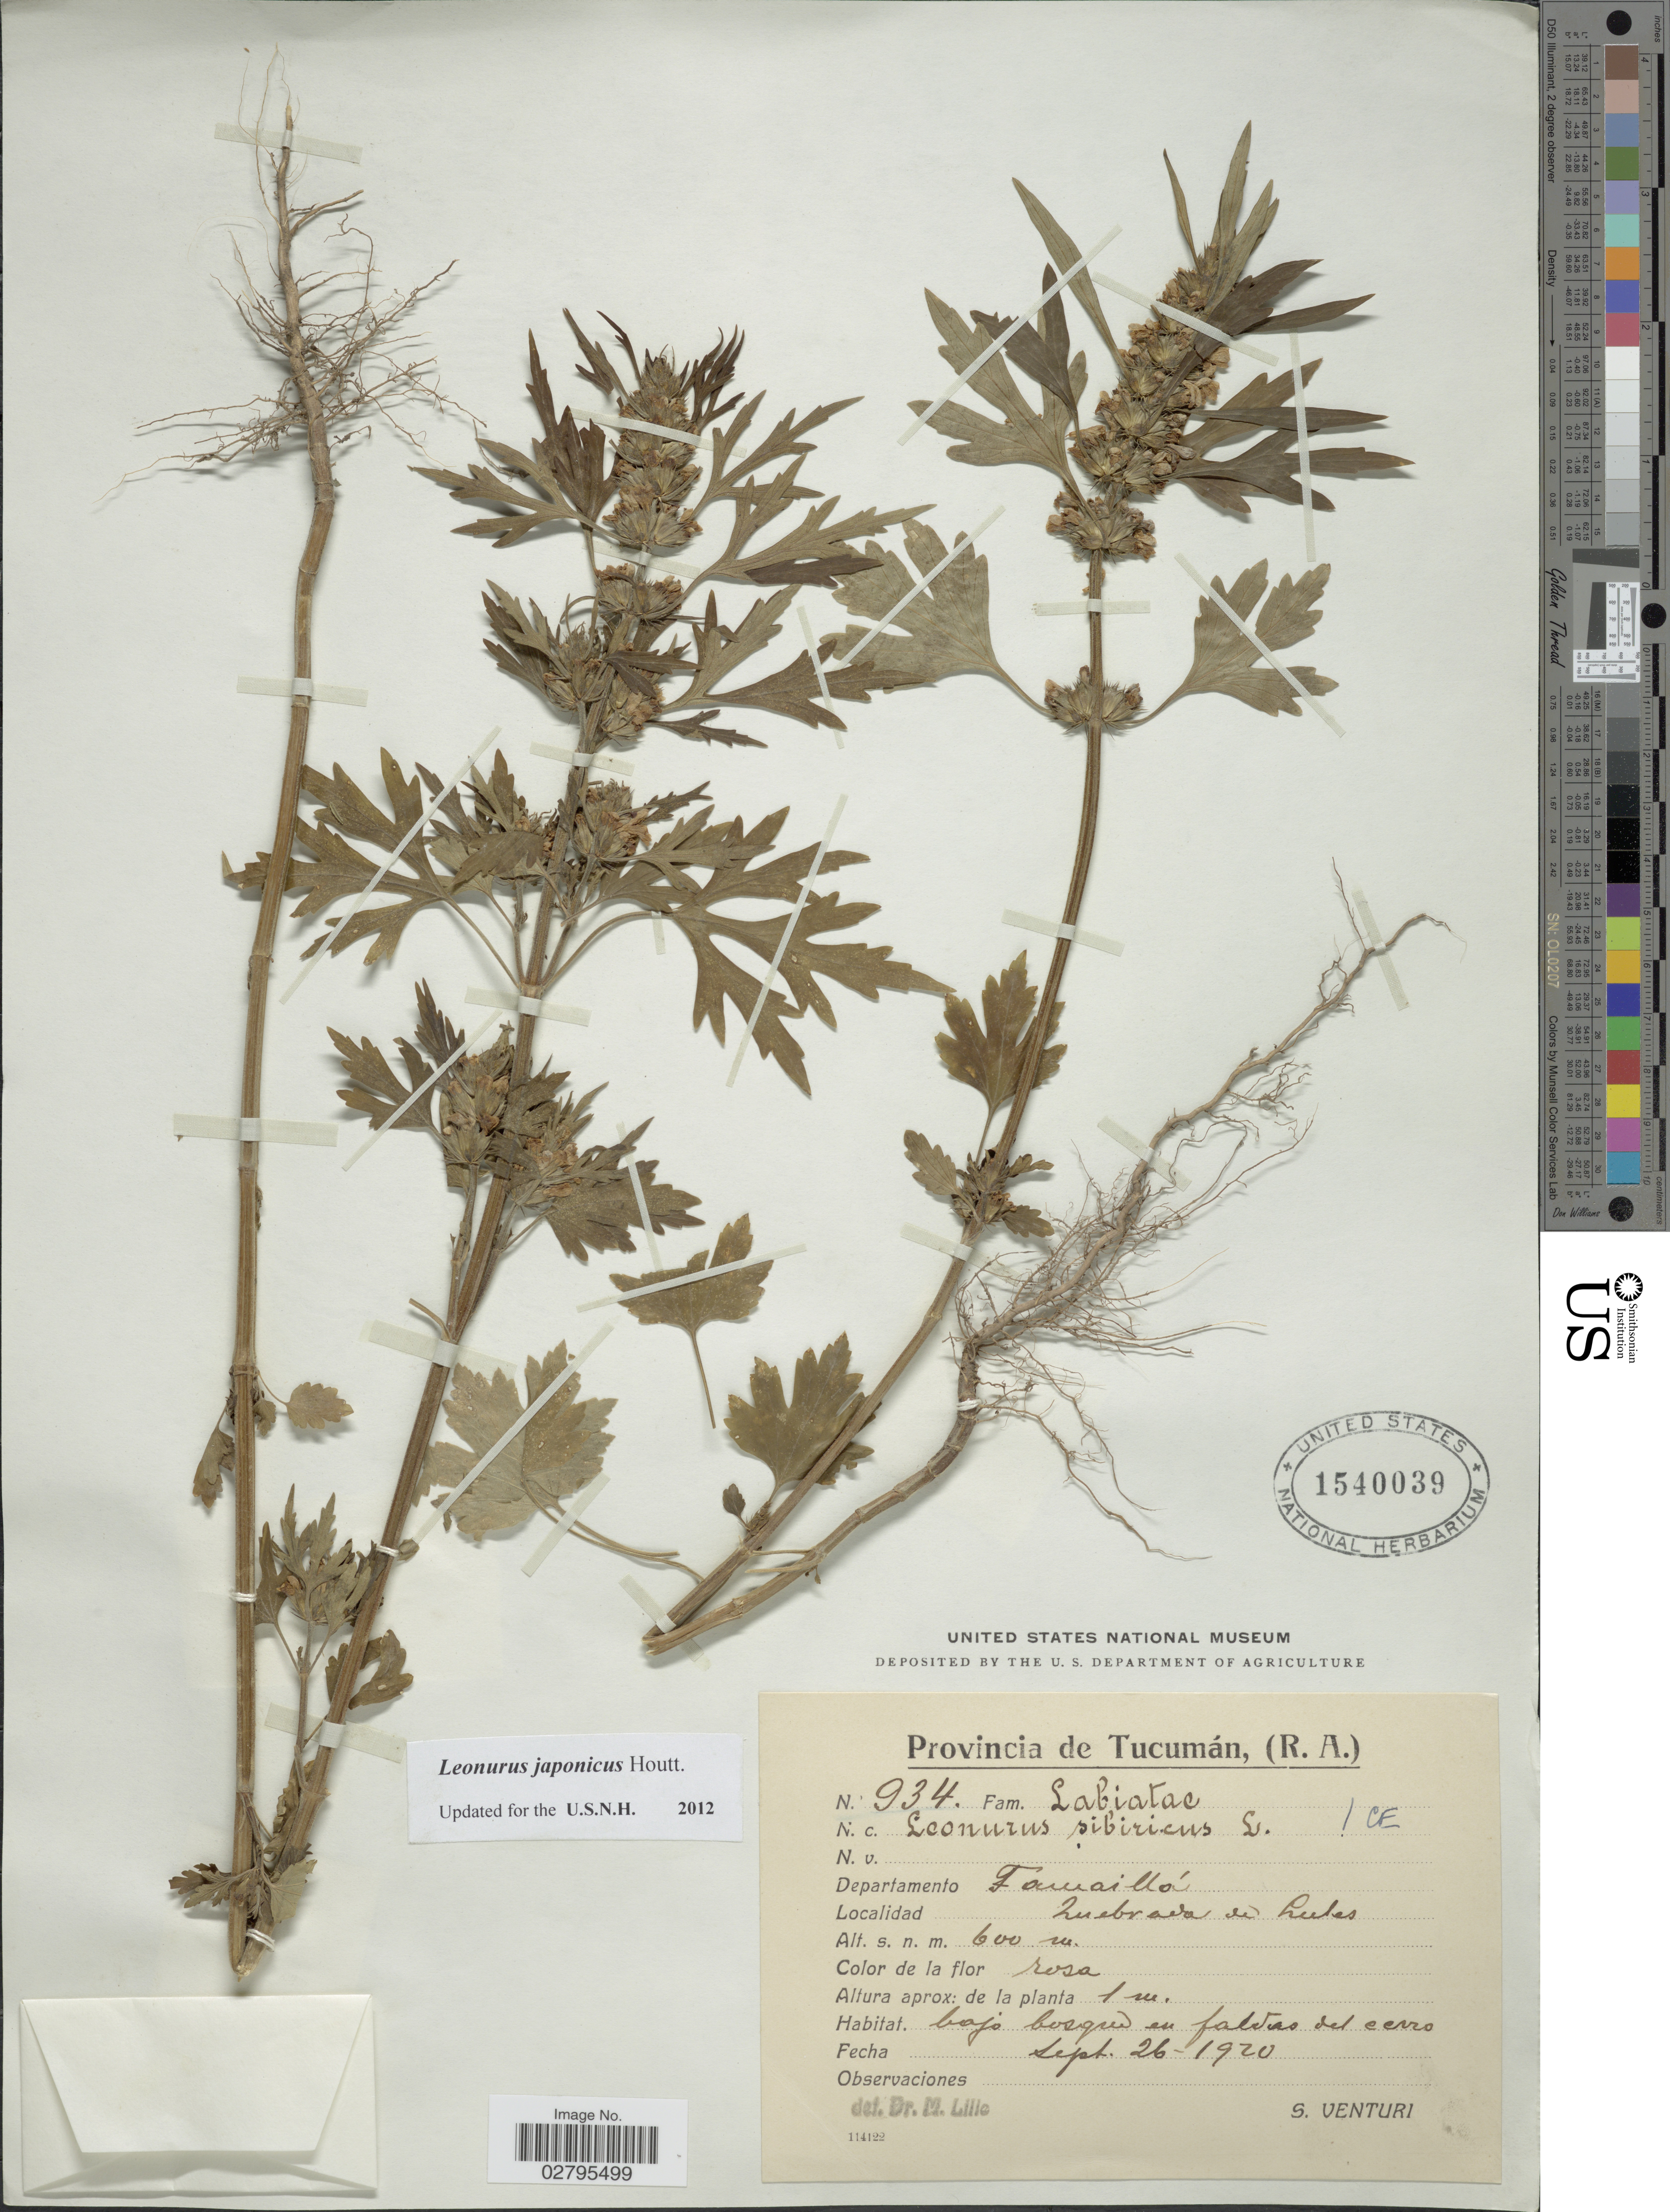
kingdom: Plantae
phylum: Tracheophyta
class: Magnoliopsida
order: Lamiales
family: Lamiaceae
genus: Leonurus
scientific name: Leonurus japonicus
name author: Houtt.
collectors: S. Venturi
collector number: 934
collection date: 1920-09-26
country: Argentina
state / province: Tucuman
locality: (R.A.) Departamento Famailla. Quebrada de Lules.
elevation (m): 600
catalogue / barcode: US 1540039